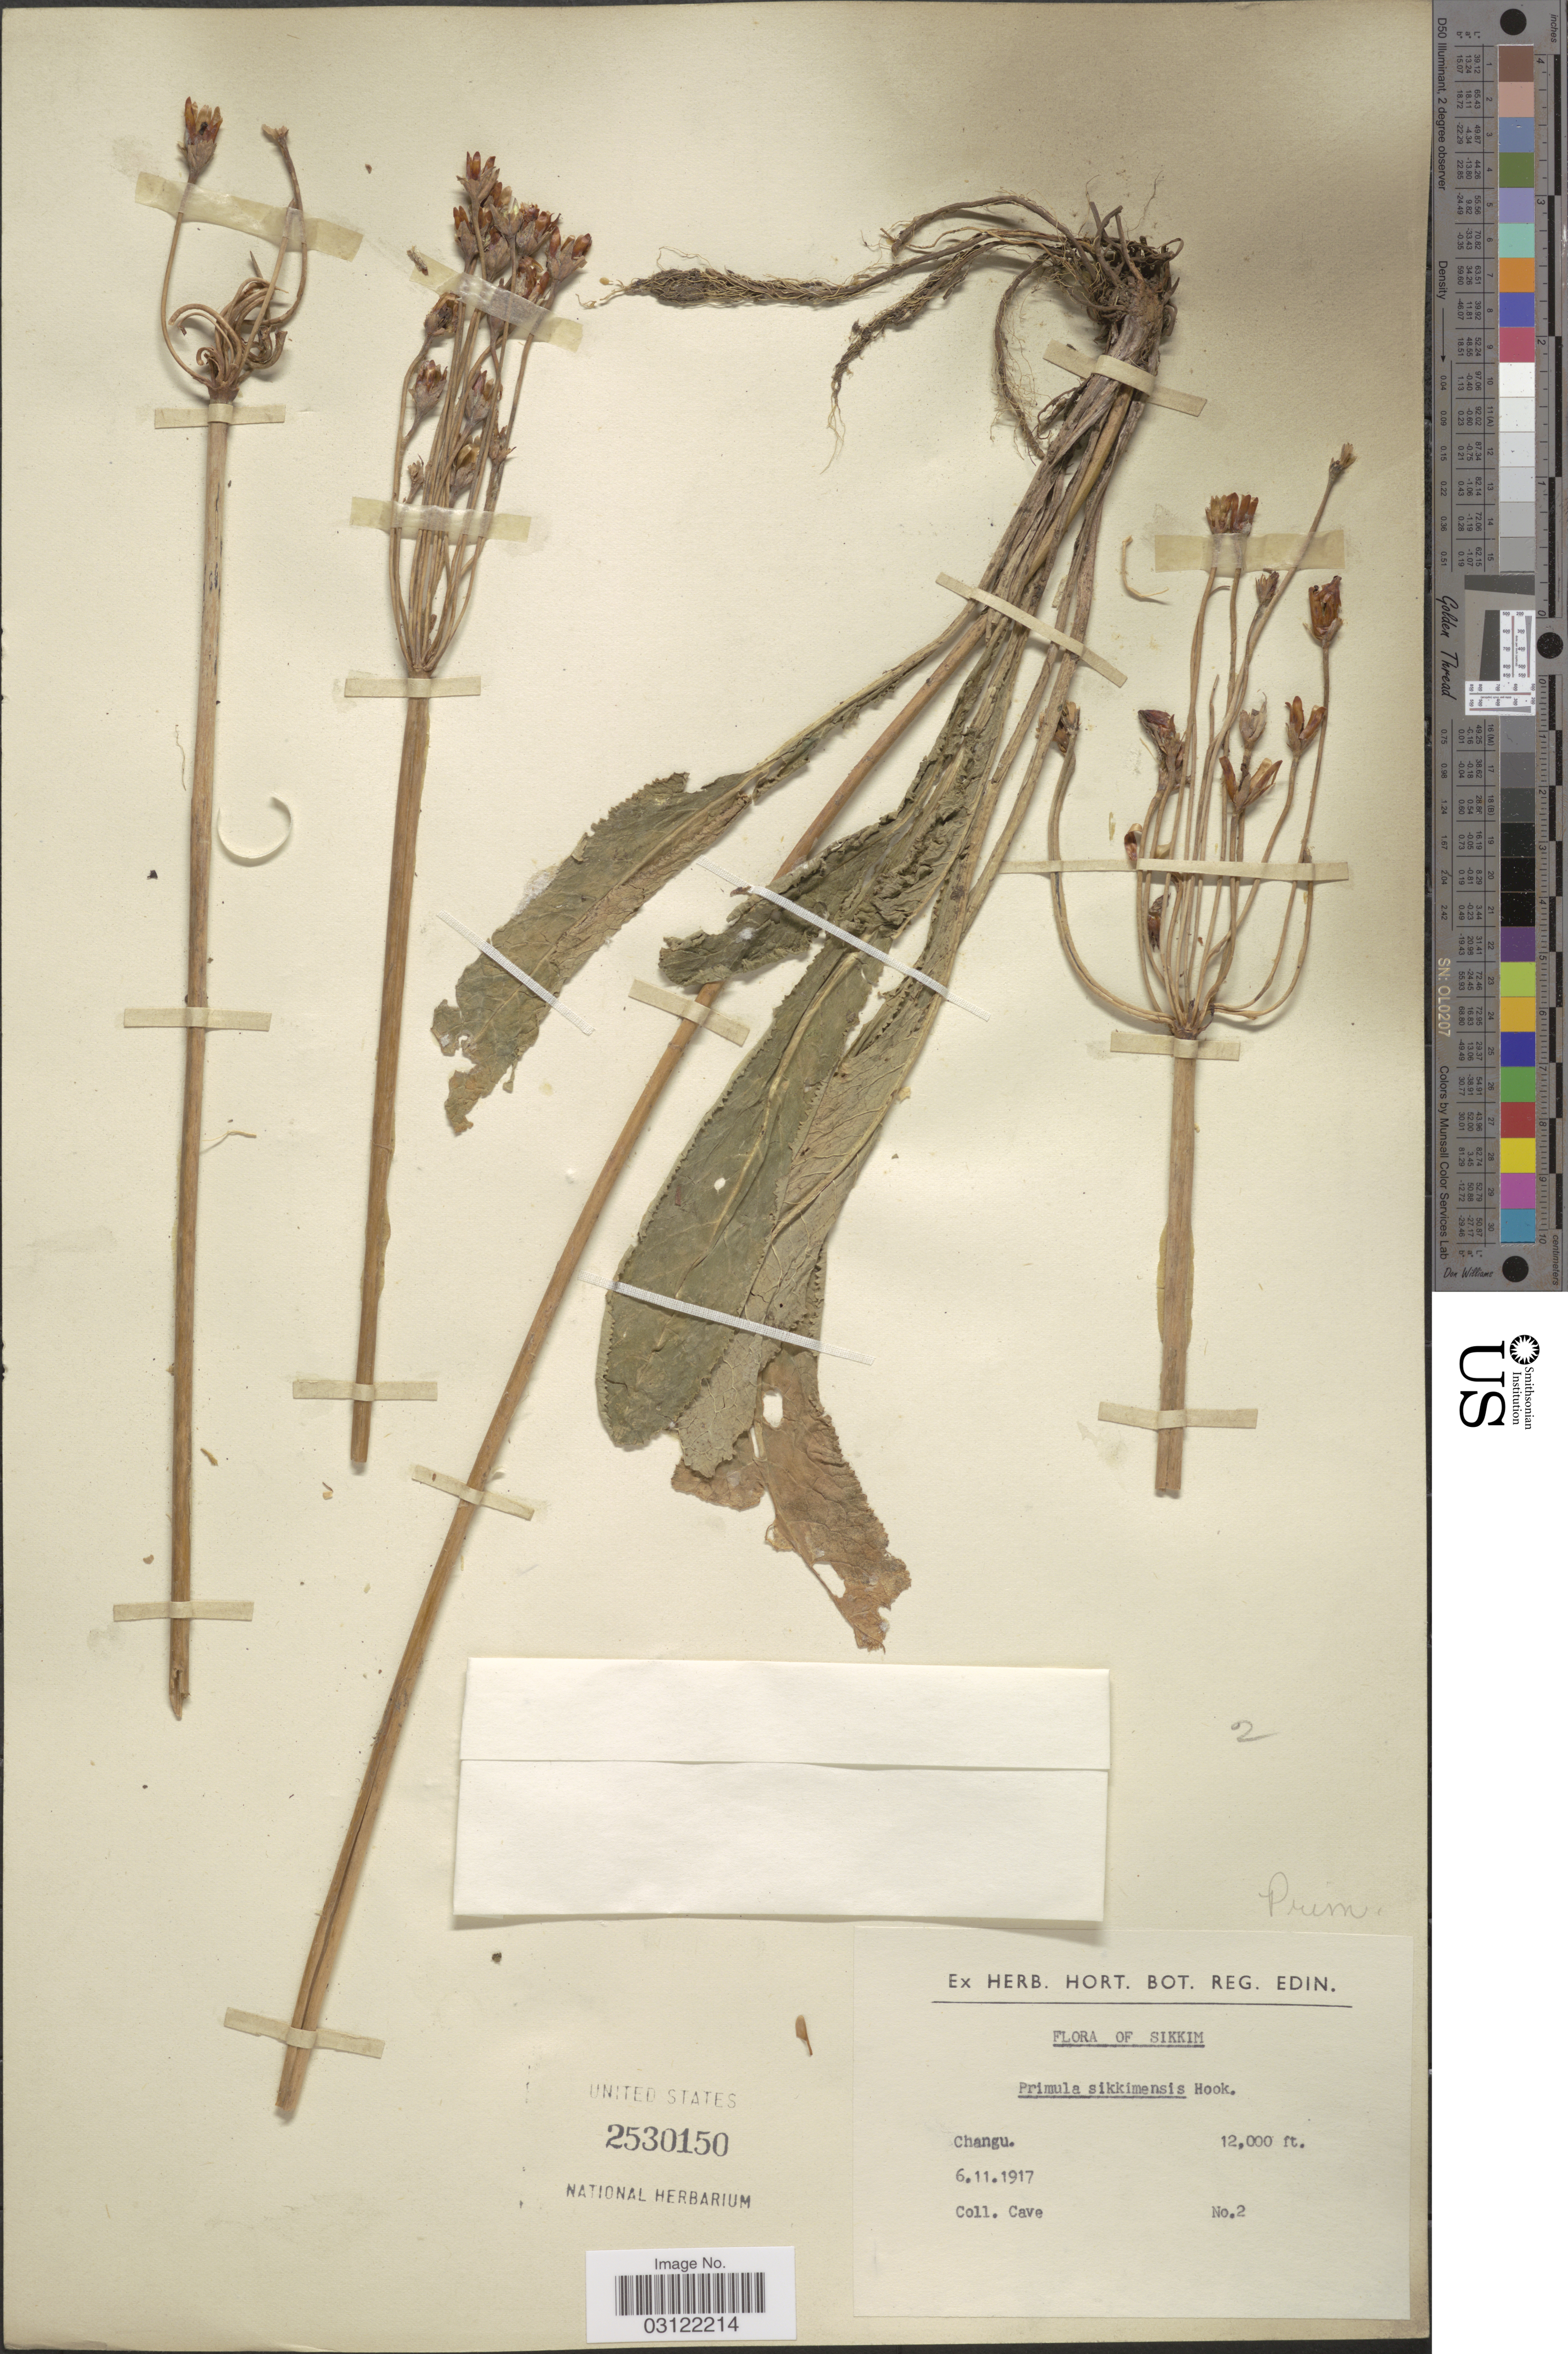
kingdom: Plantae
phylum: Tracheophyta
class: Magnoliopsida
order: Ericales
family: Primulaceae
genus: Primula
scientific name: Primula sikkimensis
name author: Hook.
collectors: Cave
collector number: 2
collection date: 1917-11-06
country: India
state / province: Sikkim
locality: Changu.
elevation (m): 3658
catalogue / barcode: US 2530150